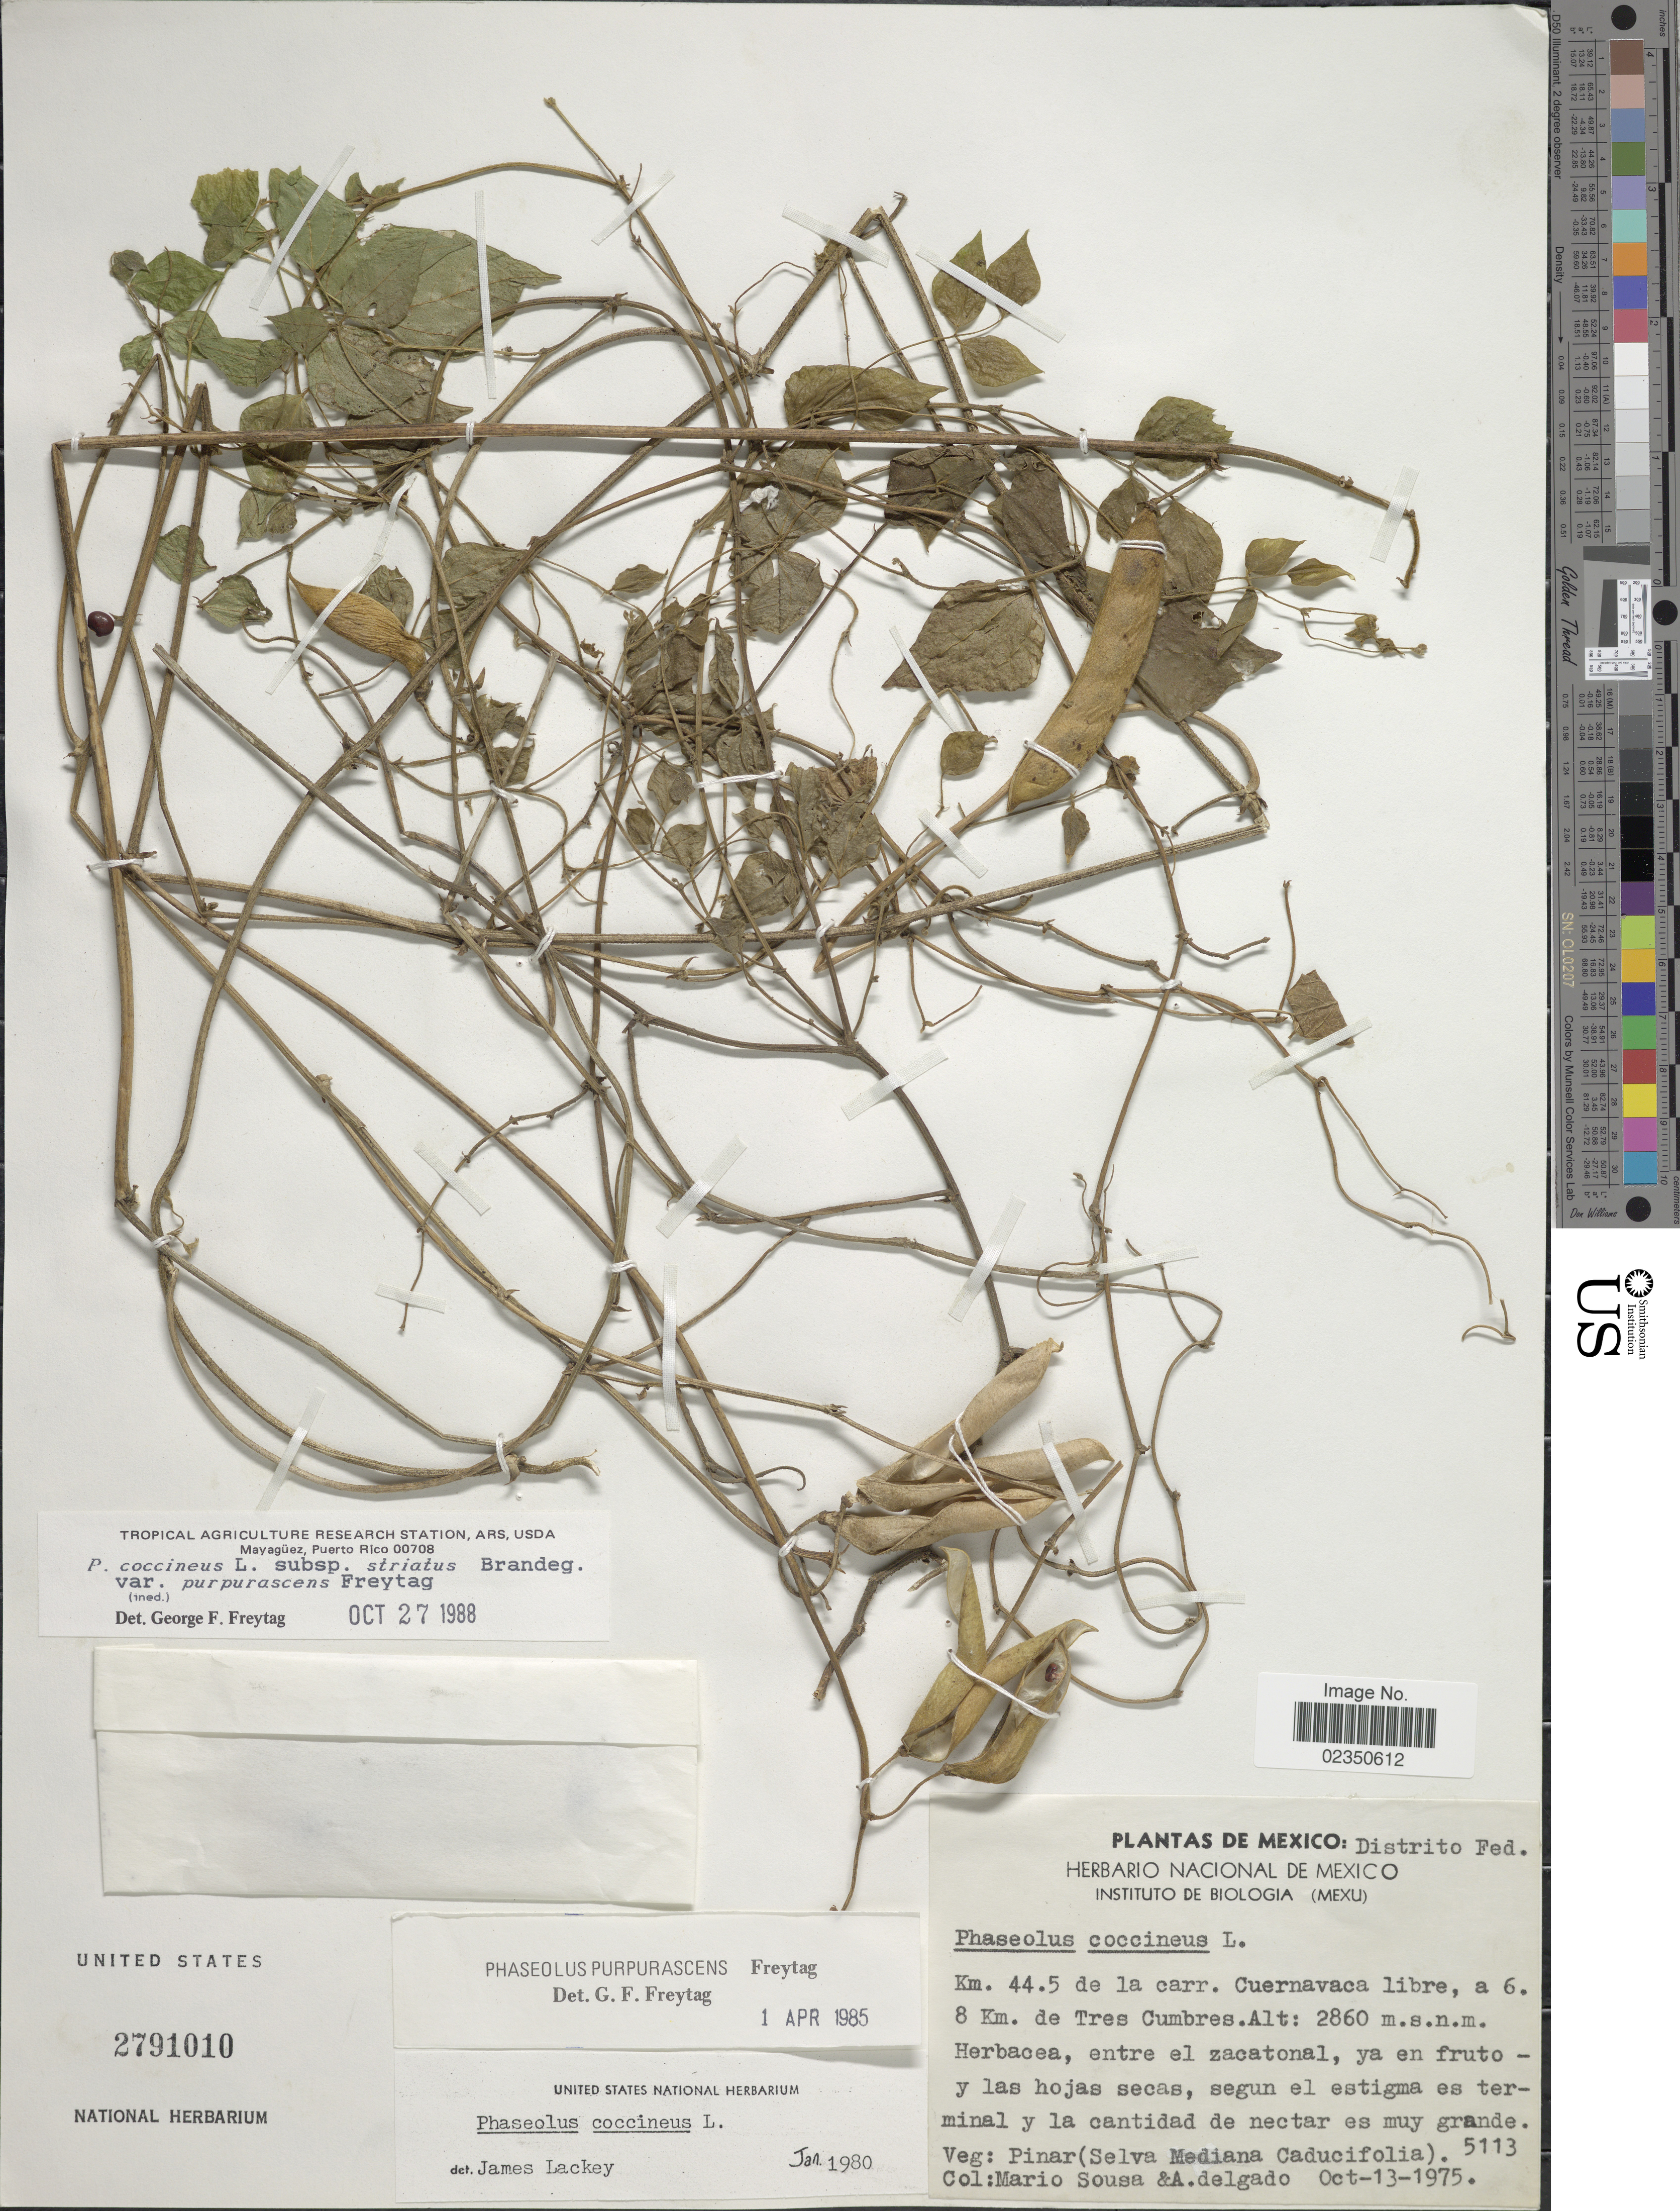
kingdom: Plantae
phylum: Tracheophyta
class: Magnoliopsida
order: Fabales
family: Fabaceae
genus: Phaseolus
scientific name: Phaseolus coccineus var. purpurascens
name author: Freytag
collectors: M. Sousa S. & A. A. Delgado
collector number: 5113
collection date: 1975-10-13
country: Mexico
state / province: Distrito Federal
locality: Km. 44.5 de la carr. Cuernavaca libre, a 6.8 Km. de Tres Cumbres.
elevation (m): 2860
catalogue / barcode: US 2791010